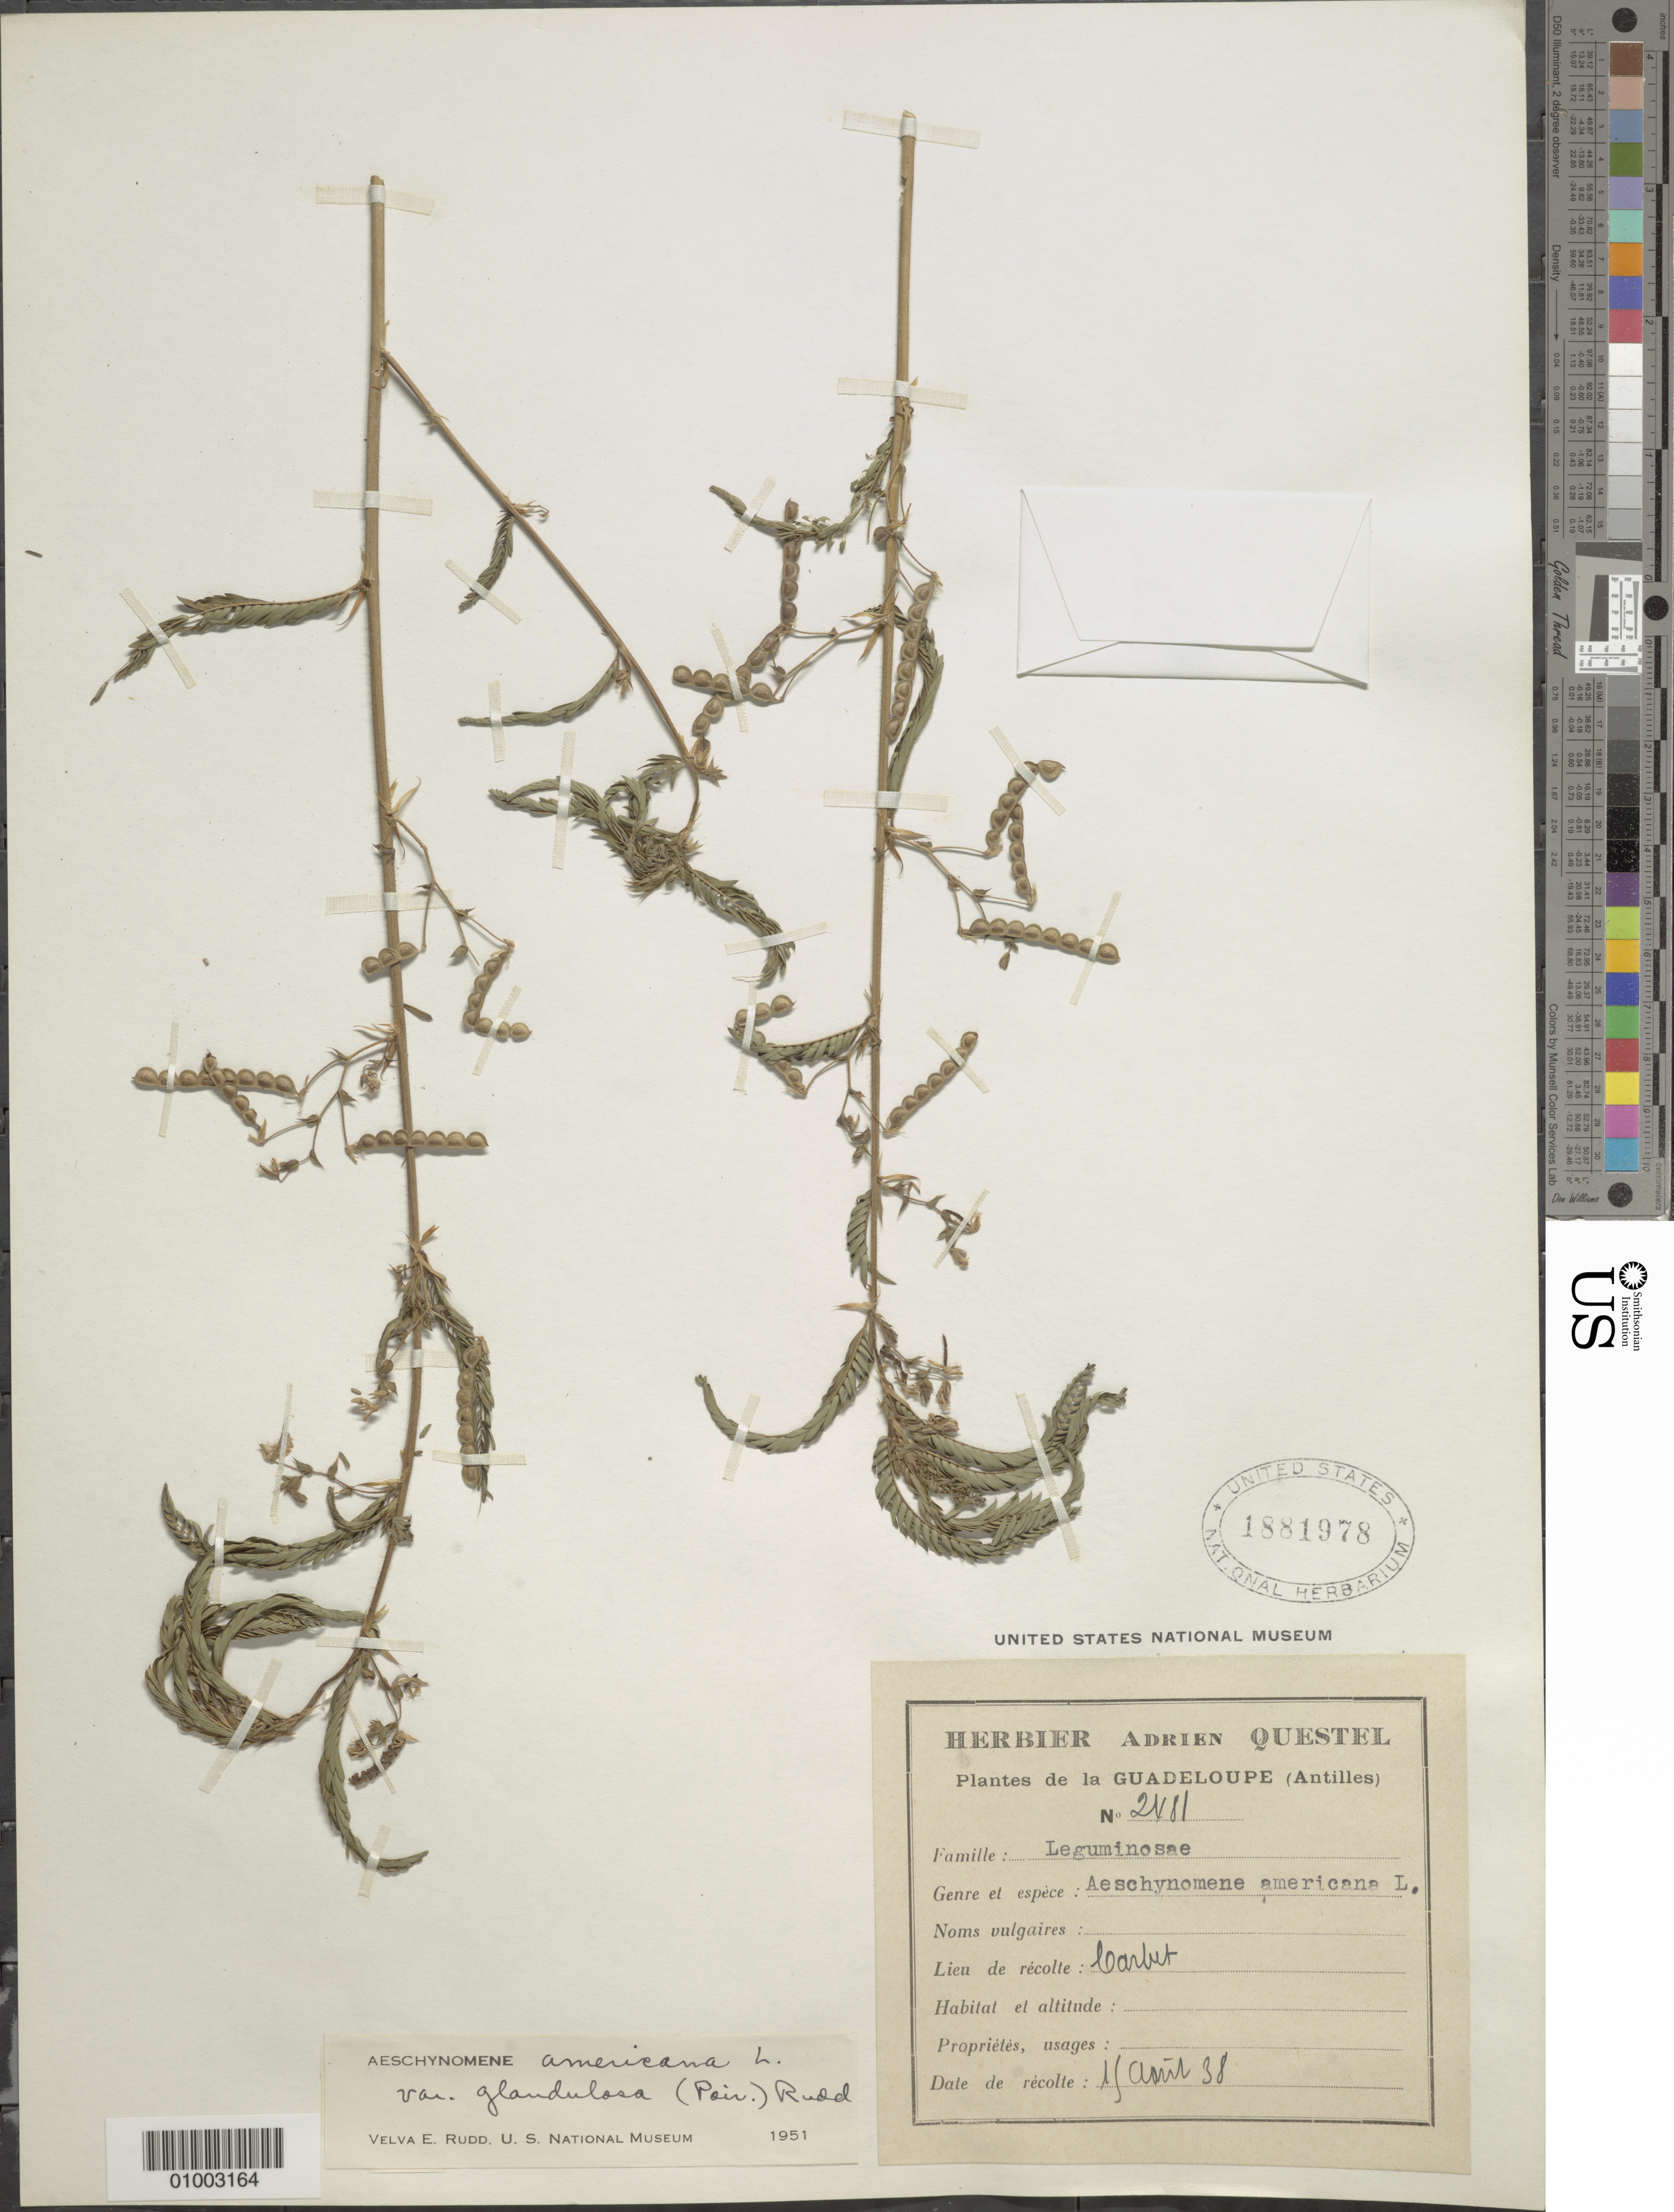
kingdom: Plantae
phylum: Tracheophyta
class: Magnoliopsida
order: Fabales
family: Fabaceae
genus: Aeschynomene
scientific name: Aeschynomene americana var. glandulosa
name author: (Poir.) Rudd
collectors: A. Questel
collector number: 2481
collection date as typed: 11 Apr 1938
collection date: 1938-04-11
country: Guadeloupe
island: Basse Terre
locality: Carbet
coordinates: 0 N, 0 E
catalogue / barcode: US 1881978